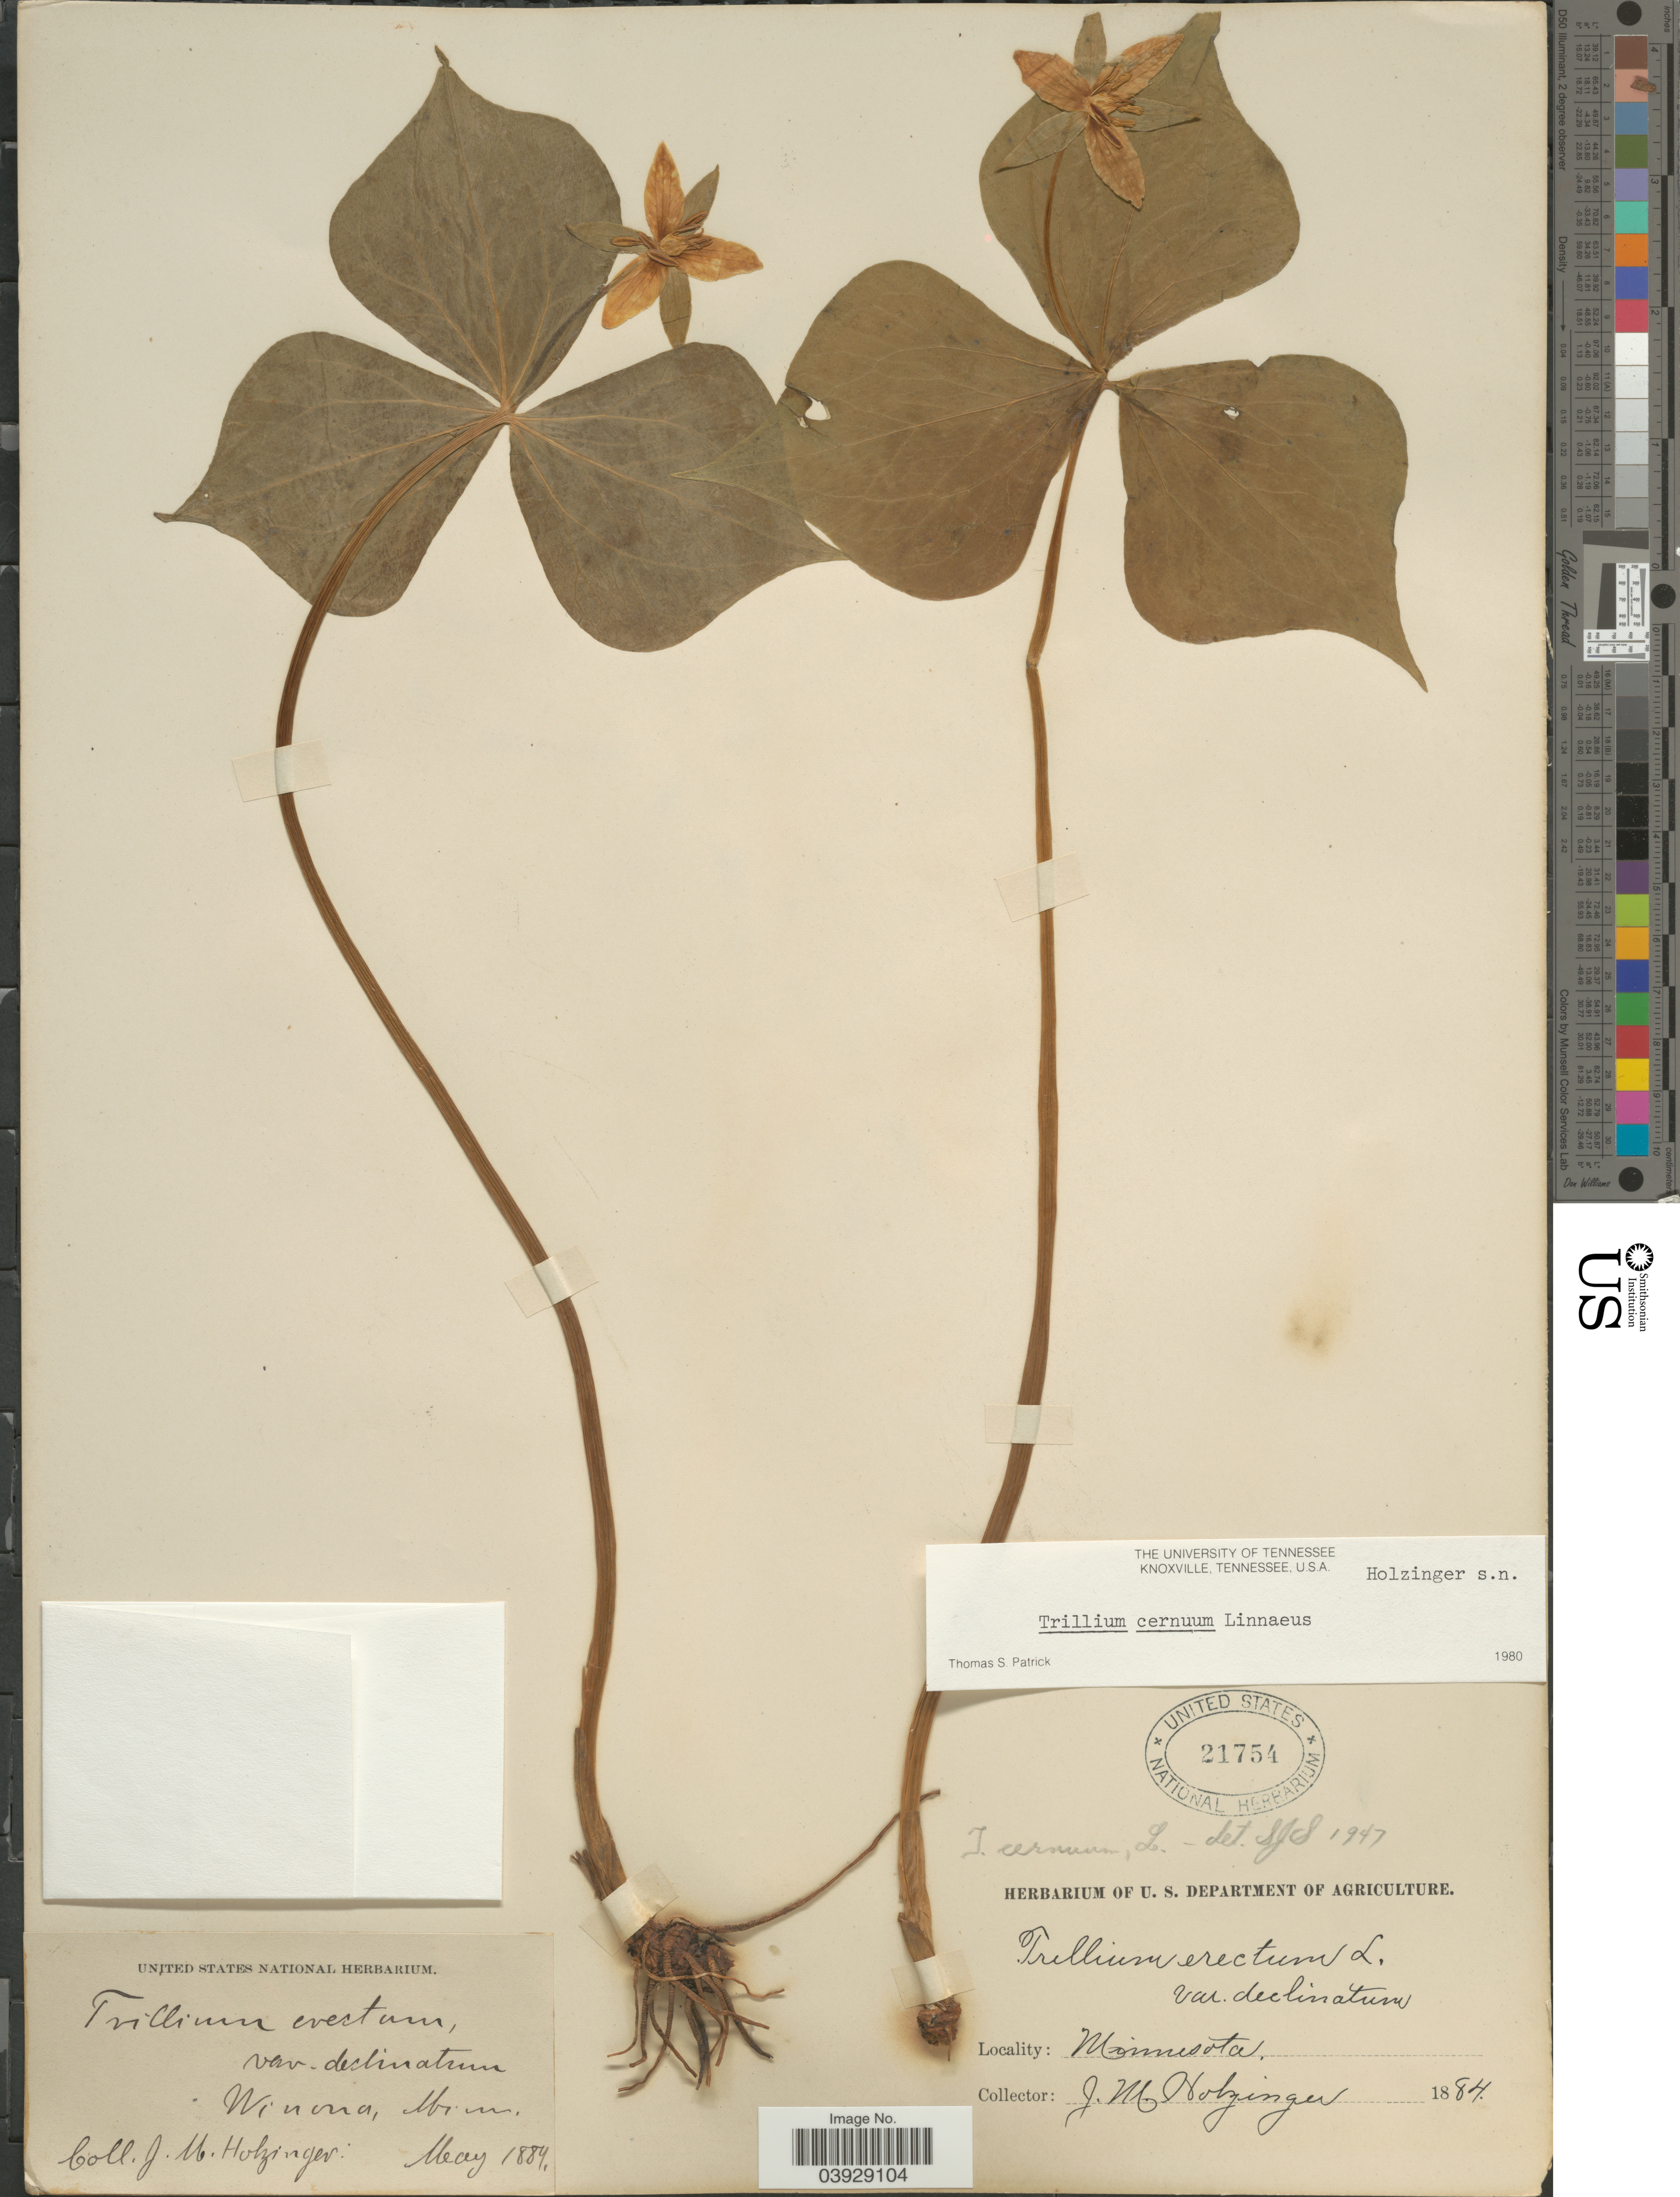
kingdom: Plantae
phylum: Tracheophyta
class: Liliopsida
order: Liliales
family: Melanthiaceae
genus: Trillium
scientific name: Trillium cernuum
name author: L.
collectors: J. M. Holzinger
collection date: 1884-05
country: United States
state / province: Minnesota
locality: Winona.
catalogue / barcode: US 21754